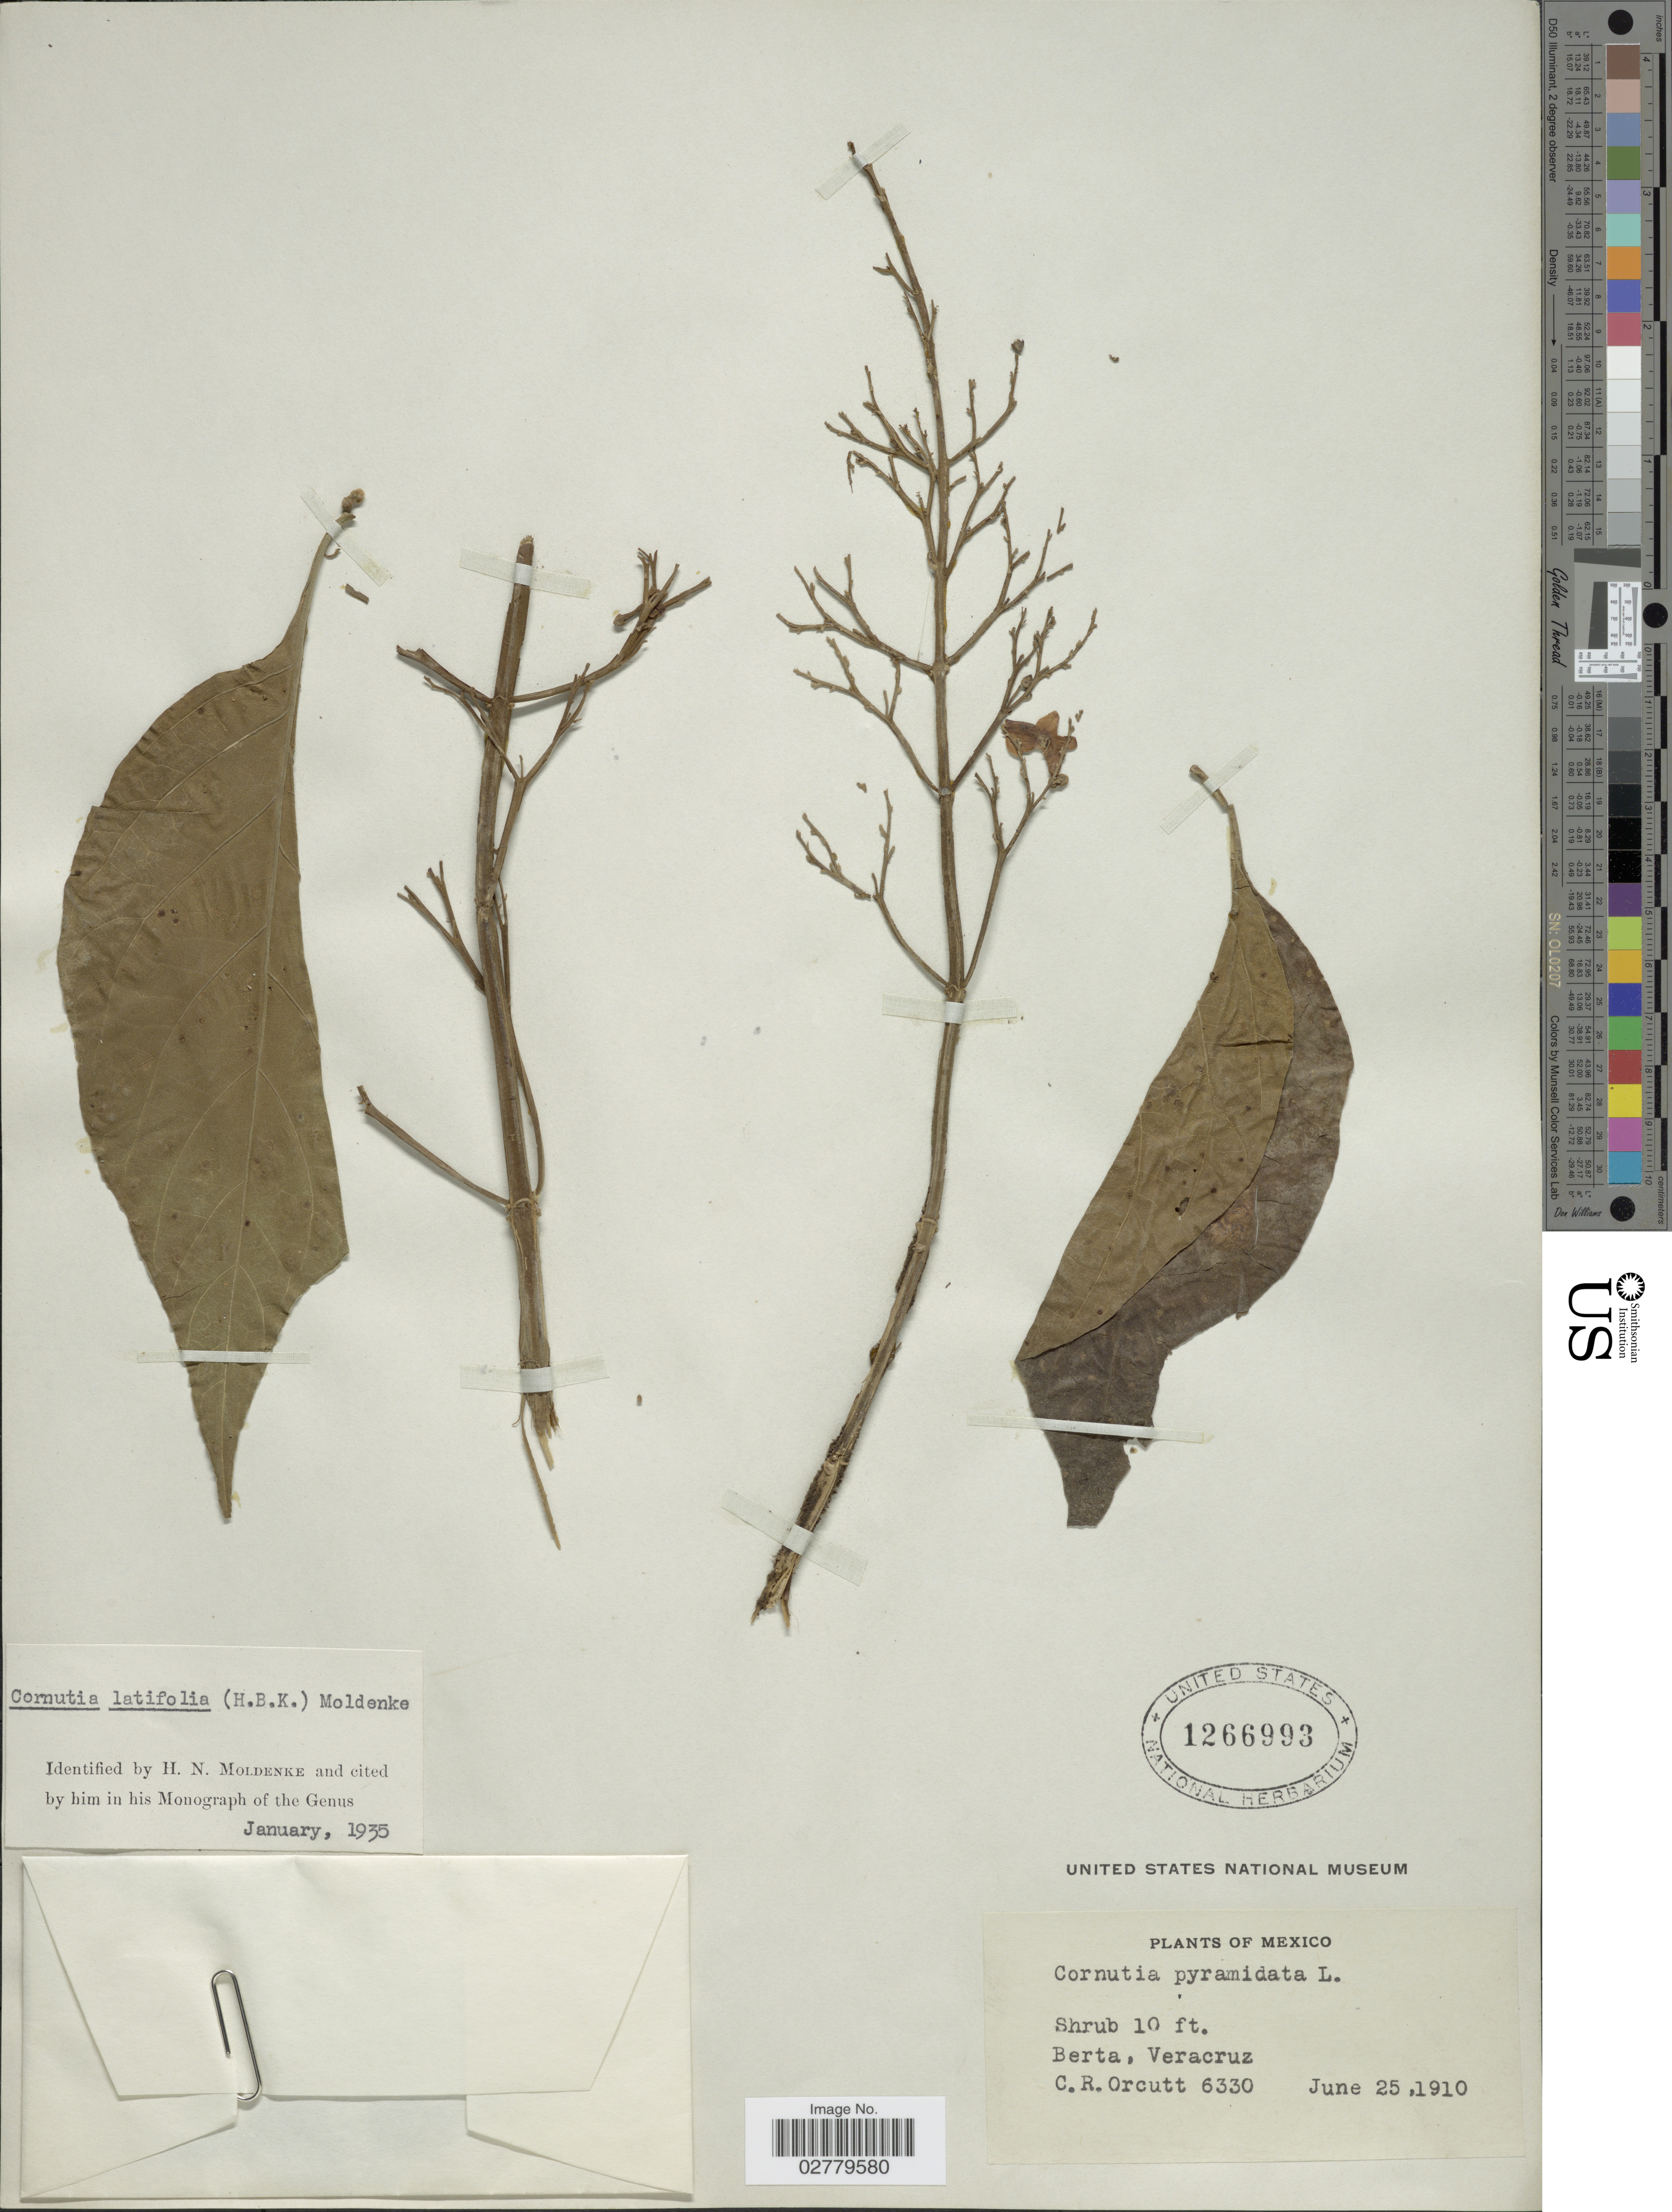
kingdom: Plantae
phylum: Tracheophyta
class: Magnoliopsida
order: Lamiales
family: Lamiaceae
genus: Cornutia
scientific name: Cornutia latifolia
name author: (Kunth) Moldenke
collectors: C. R. Orcutt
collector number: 6330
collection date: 1910-06-25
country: Mexico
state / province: Veracruz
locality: Berta, Veracruz.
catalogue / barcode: US 1266993